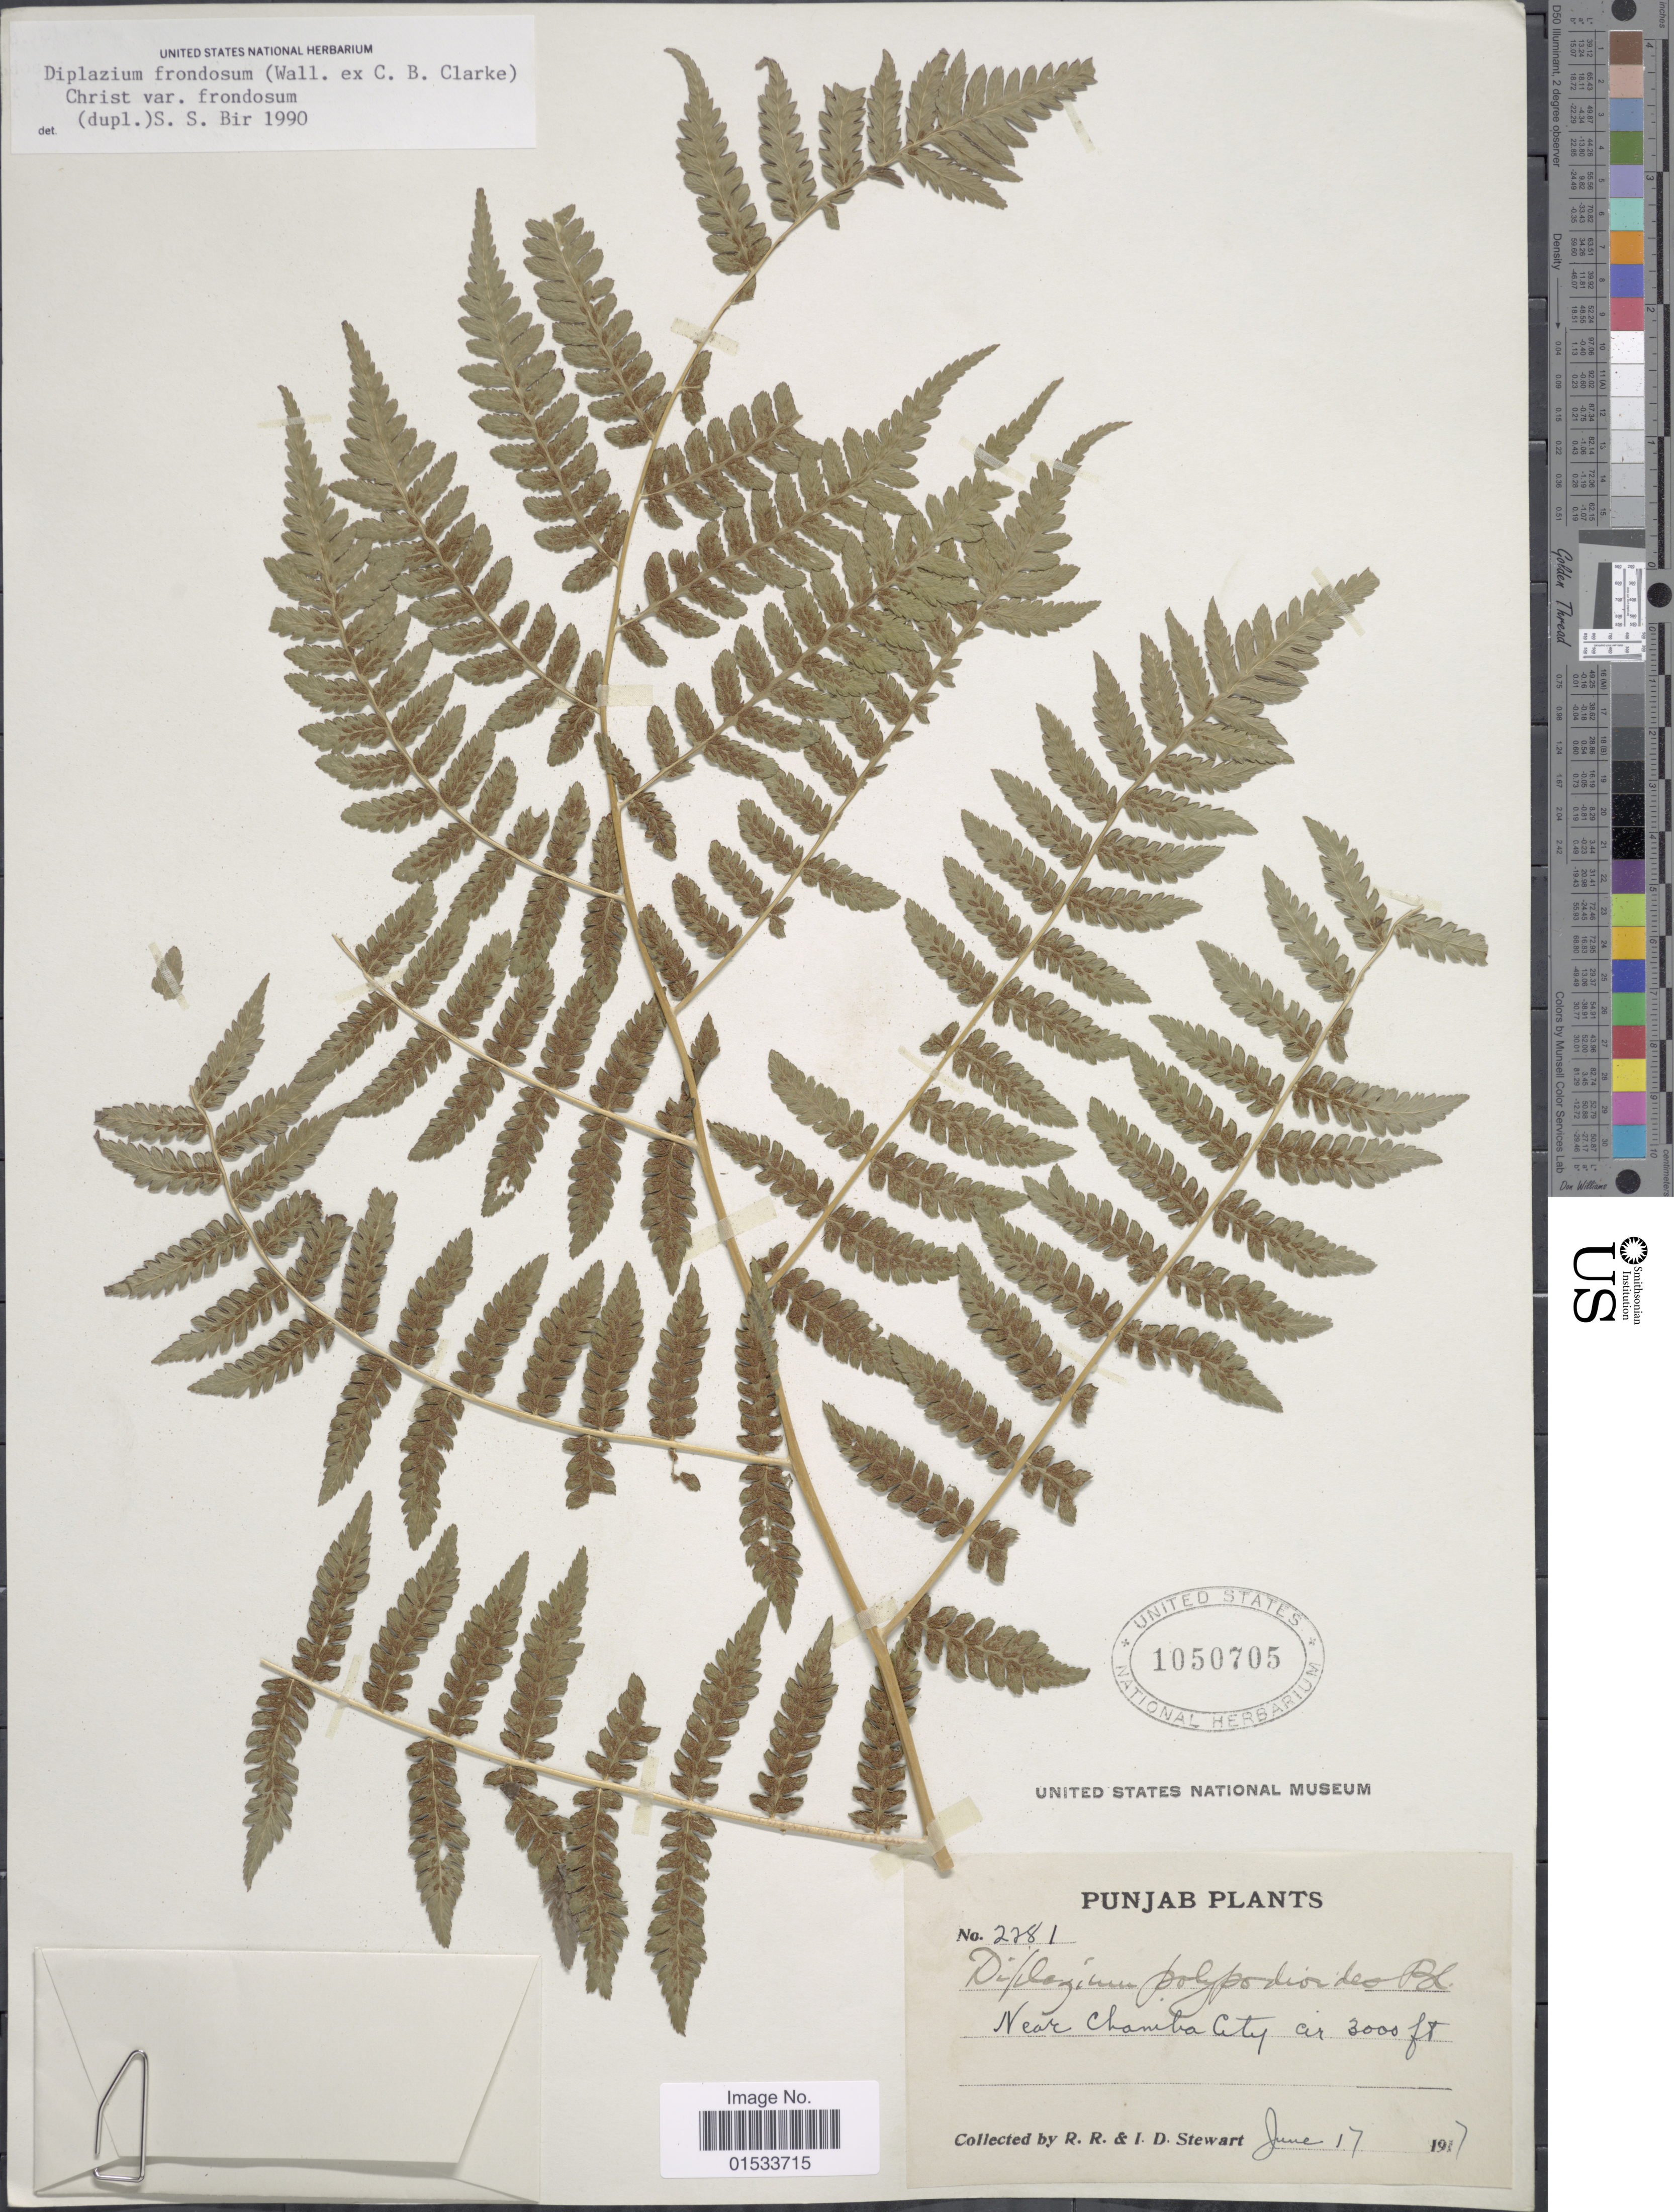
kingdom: Plantae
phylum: Tracheophyta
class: Polypodiopsida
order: Polypodiales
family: Athyriaceae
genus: Diplazium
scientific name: Diplazium frondosum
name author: C. Chr.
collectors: R. R. Stewart & I. Stewart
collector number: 2281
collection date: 1917-06-17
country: India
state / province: Punjab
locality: Near Chamba City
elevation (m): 914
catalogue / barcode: US 1050705